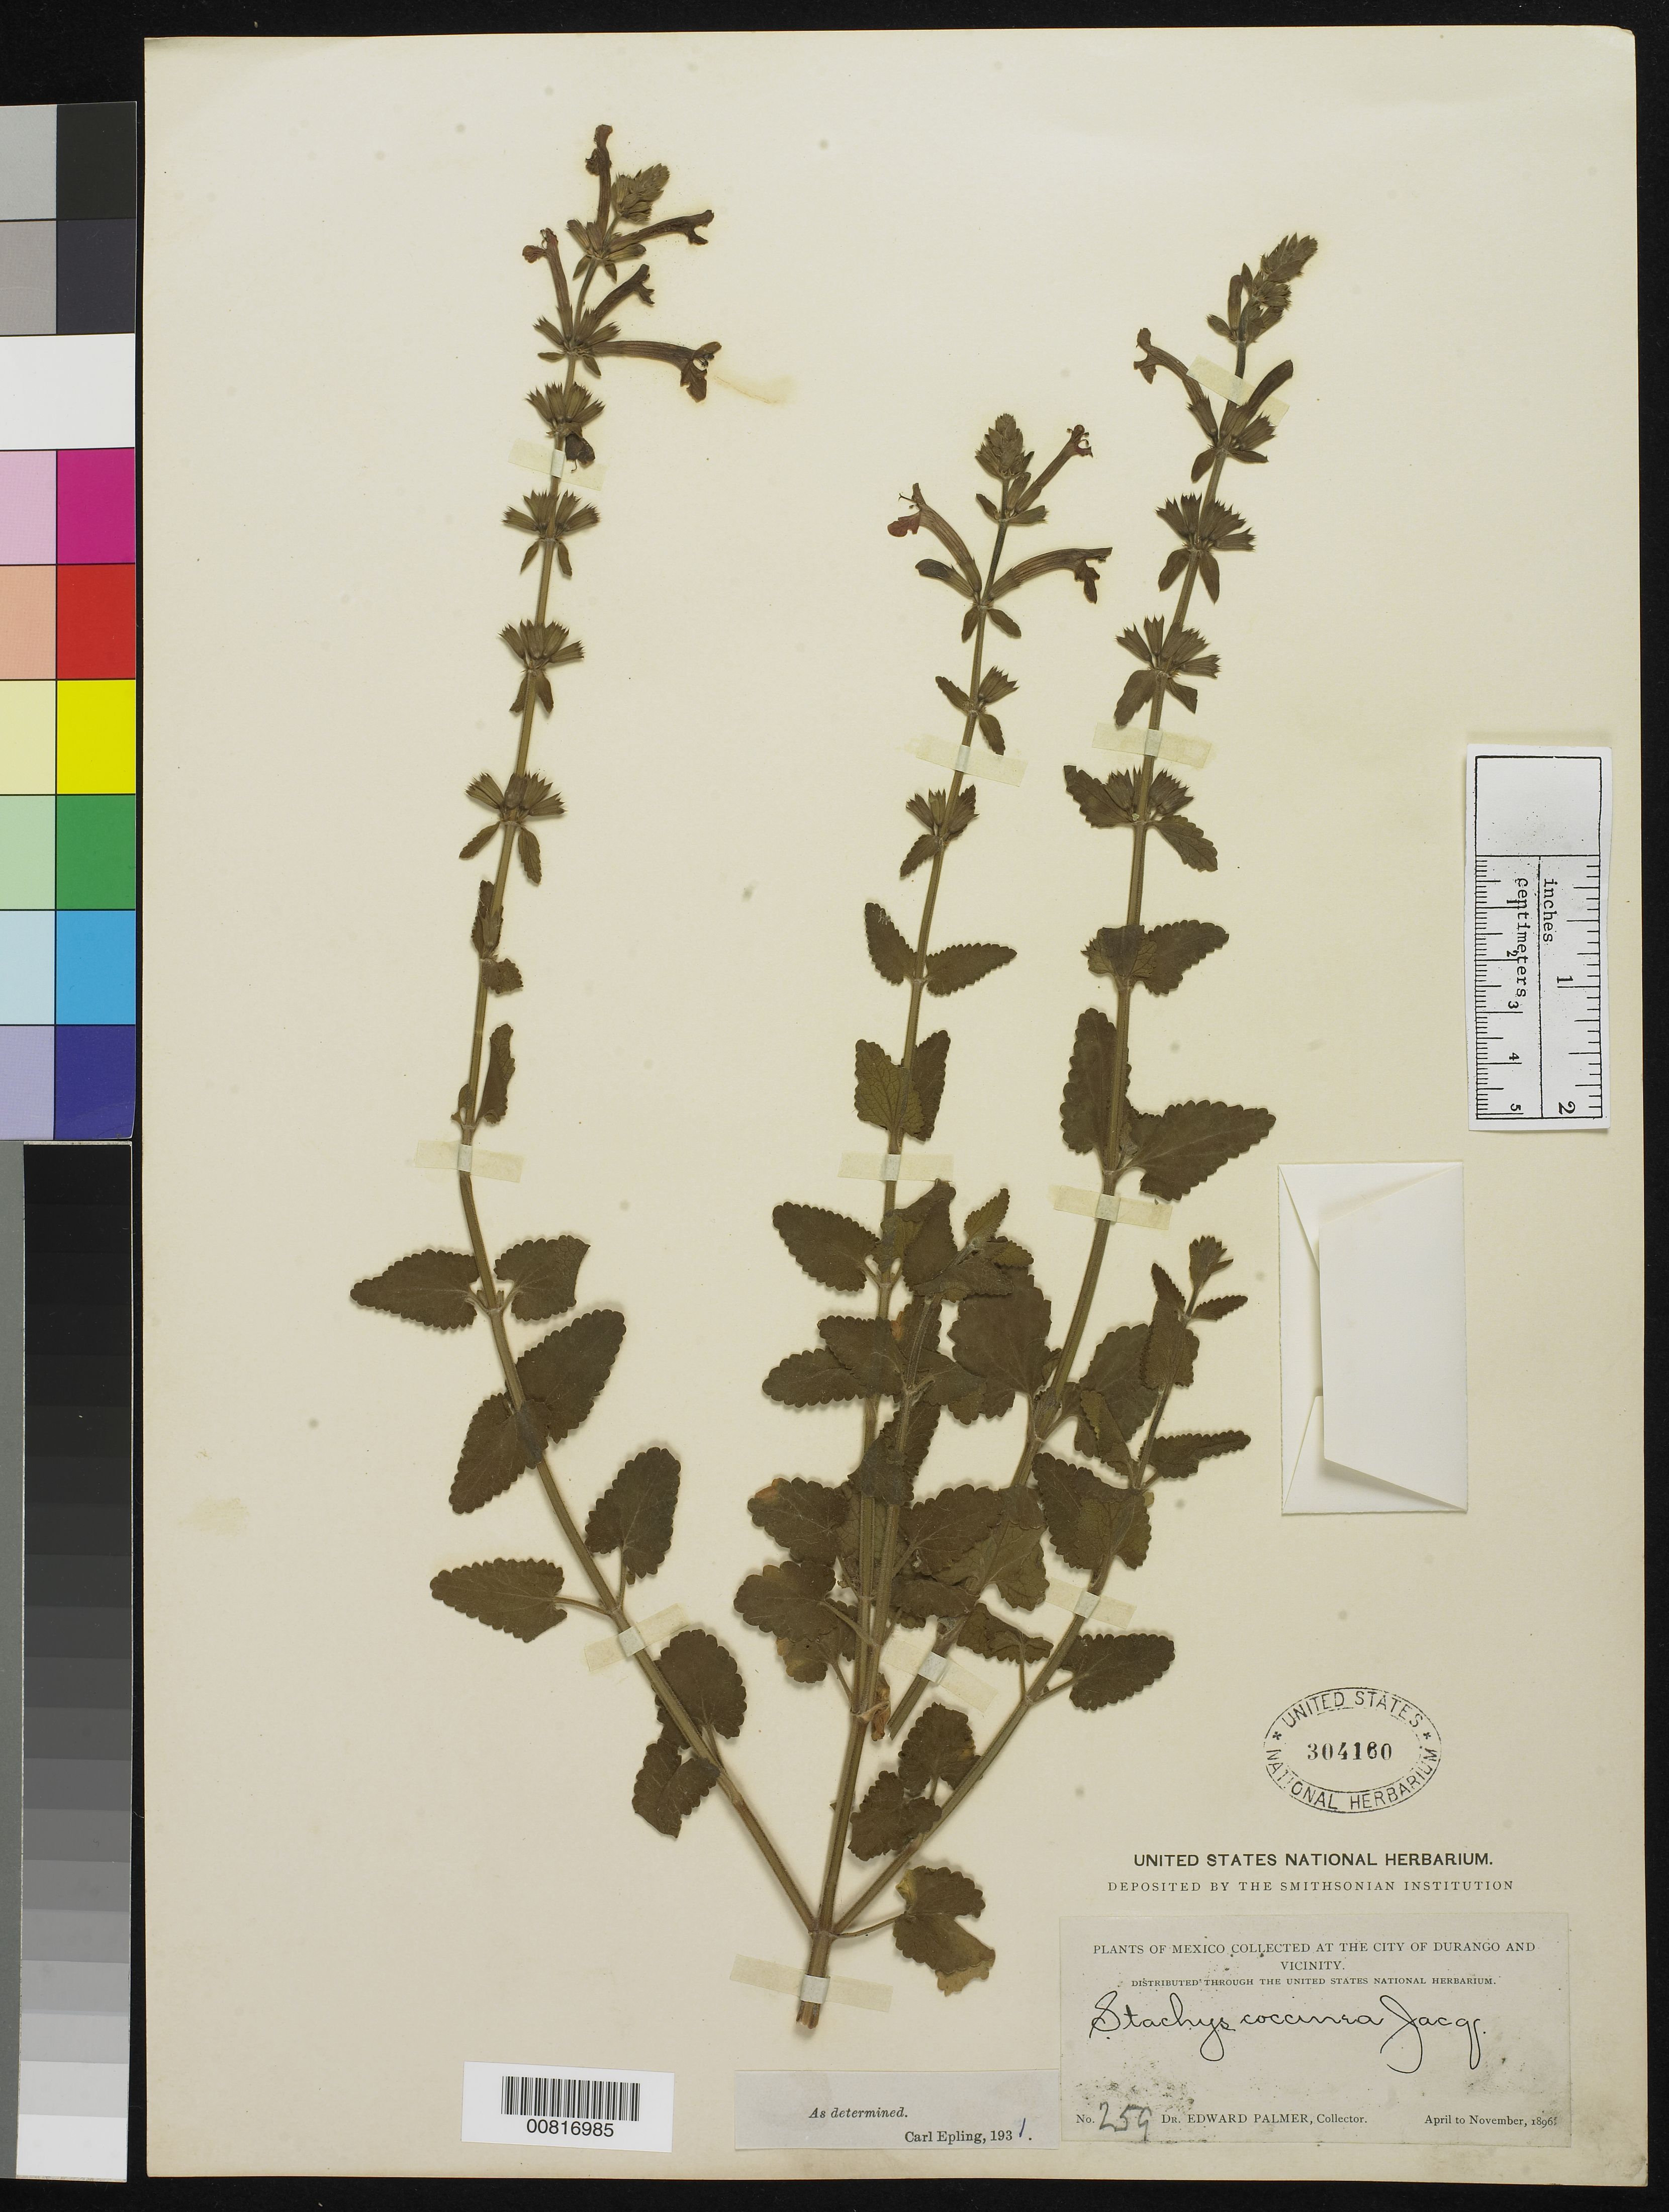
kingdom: Plantae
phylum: Tracheophyta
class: Magnoliopsida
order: Lamiales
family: Lamiaceae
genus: Stachys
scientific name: Stachys coccinea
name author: Ortega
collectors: E. Palmer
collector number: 259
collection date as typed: Apr 1896 to -- Nov 1896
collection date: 1896-04/1896-11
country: Mexico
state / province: Durango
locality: City of Durango and vicinity.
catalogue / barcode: US 304160